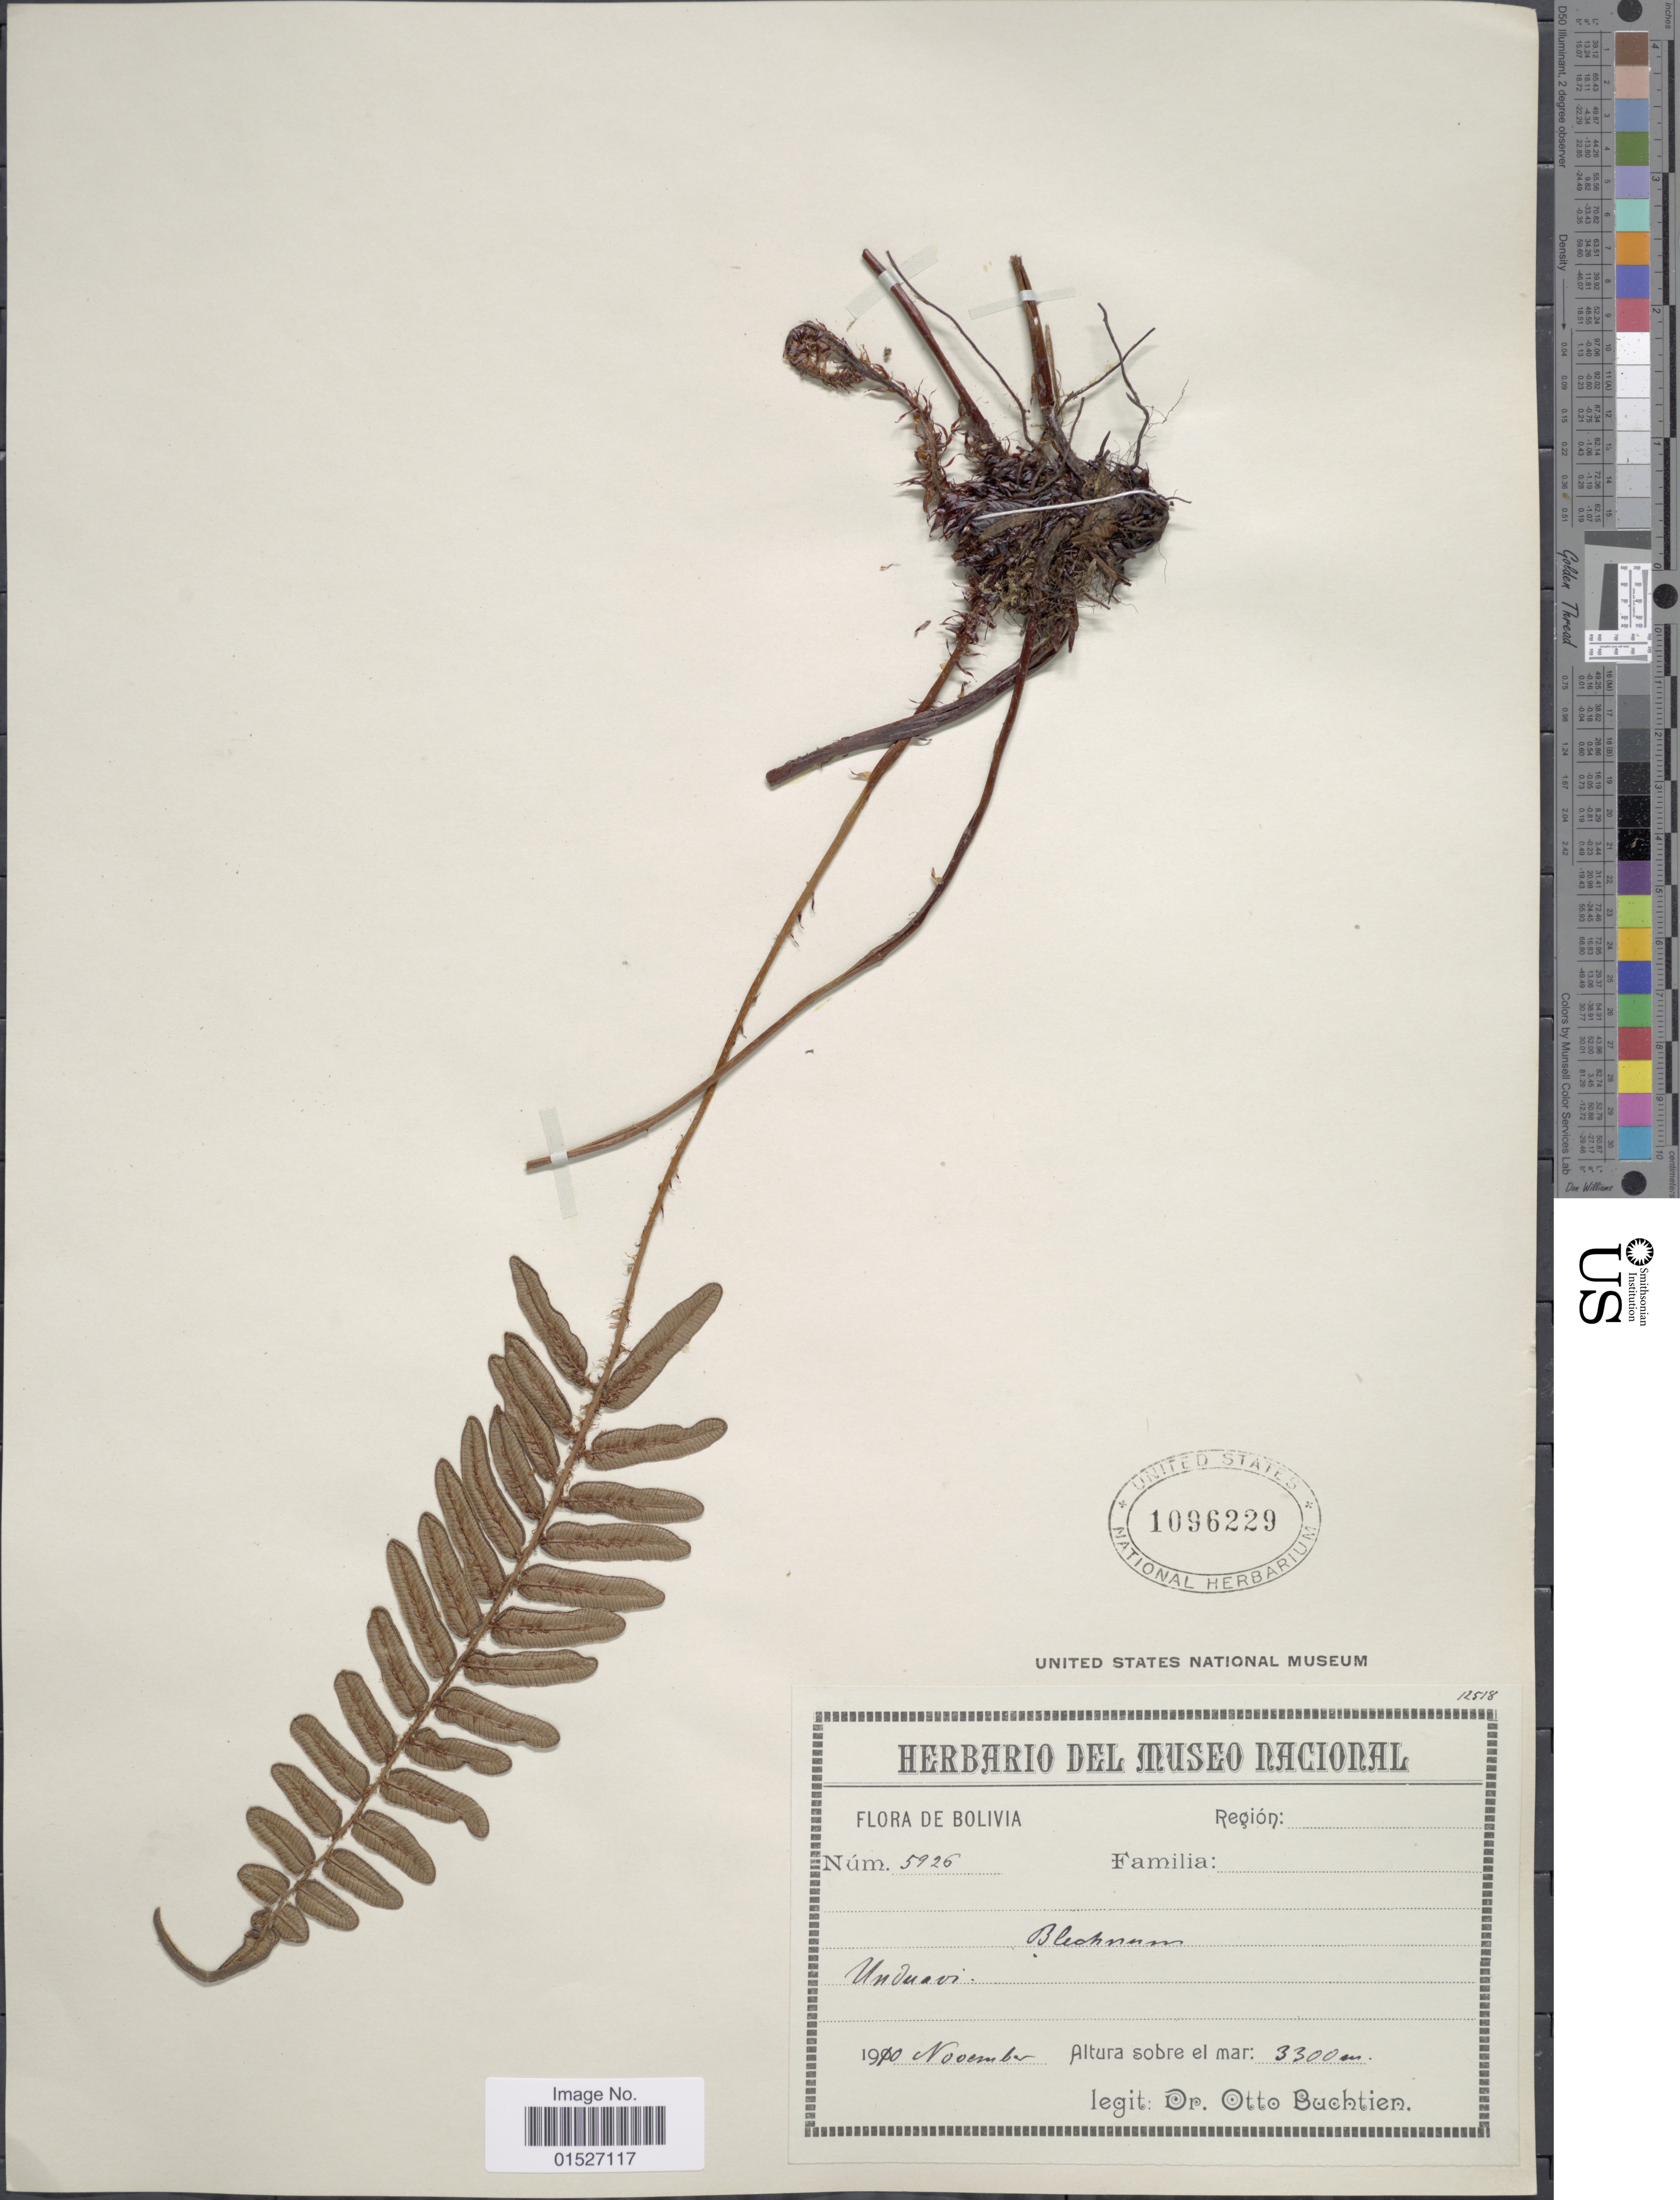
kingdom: Plantae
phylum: Tracheophyta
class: Polypodiopsida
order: Polypodiales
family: Blechnaceae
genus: Blechnum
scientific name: Blechnum sp.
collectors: O. Buchtien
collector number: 5926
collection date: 1910-11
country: Bolivia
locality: Flora de Bolivia. Unduari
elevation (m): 3300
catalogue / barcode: US 1096229